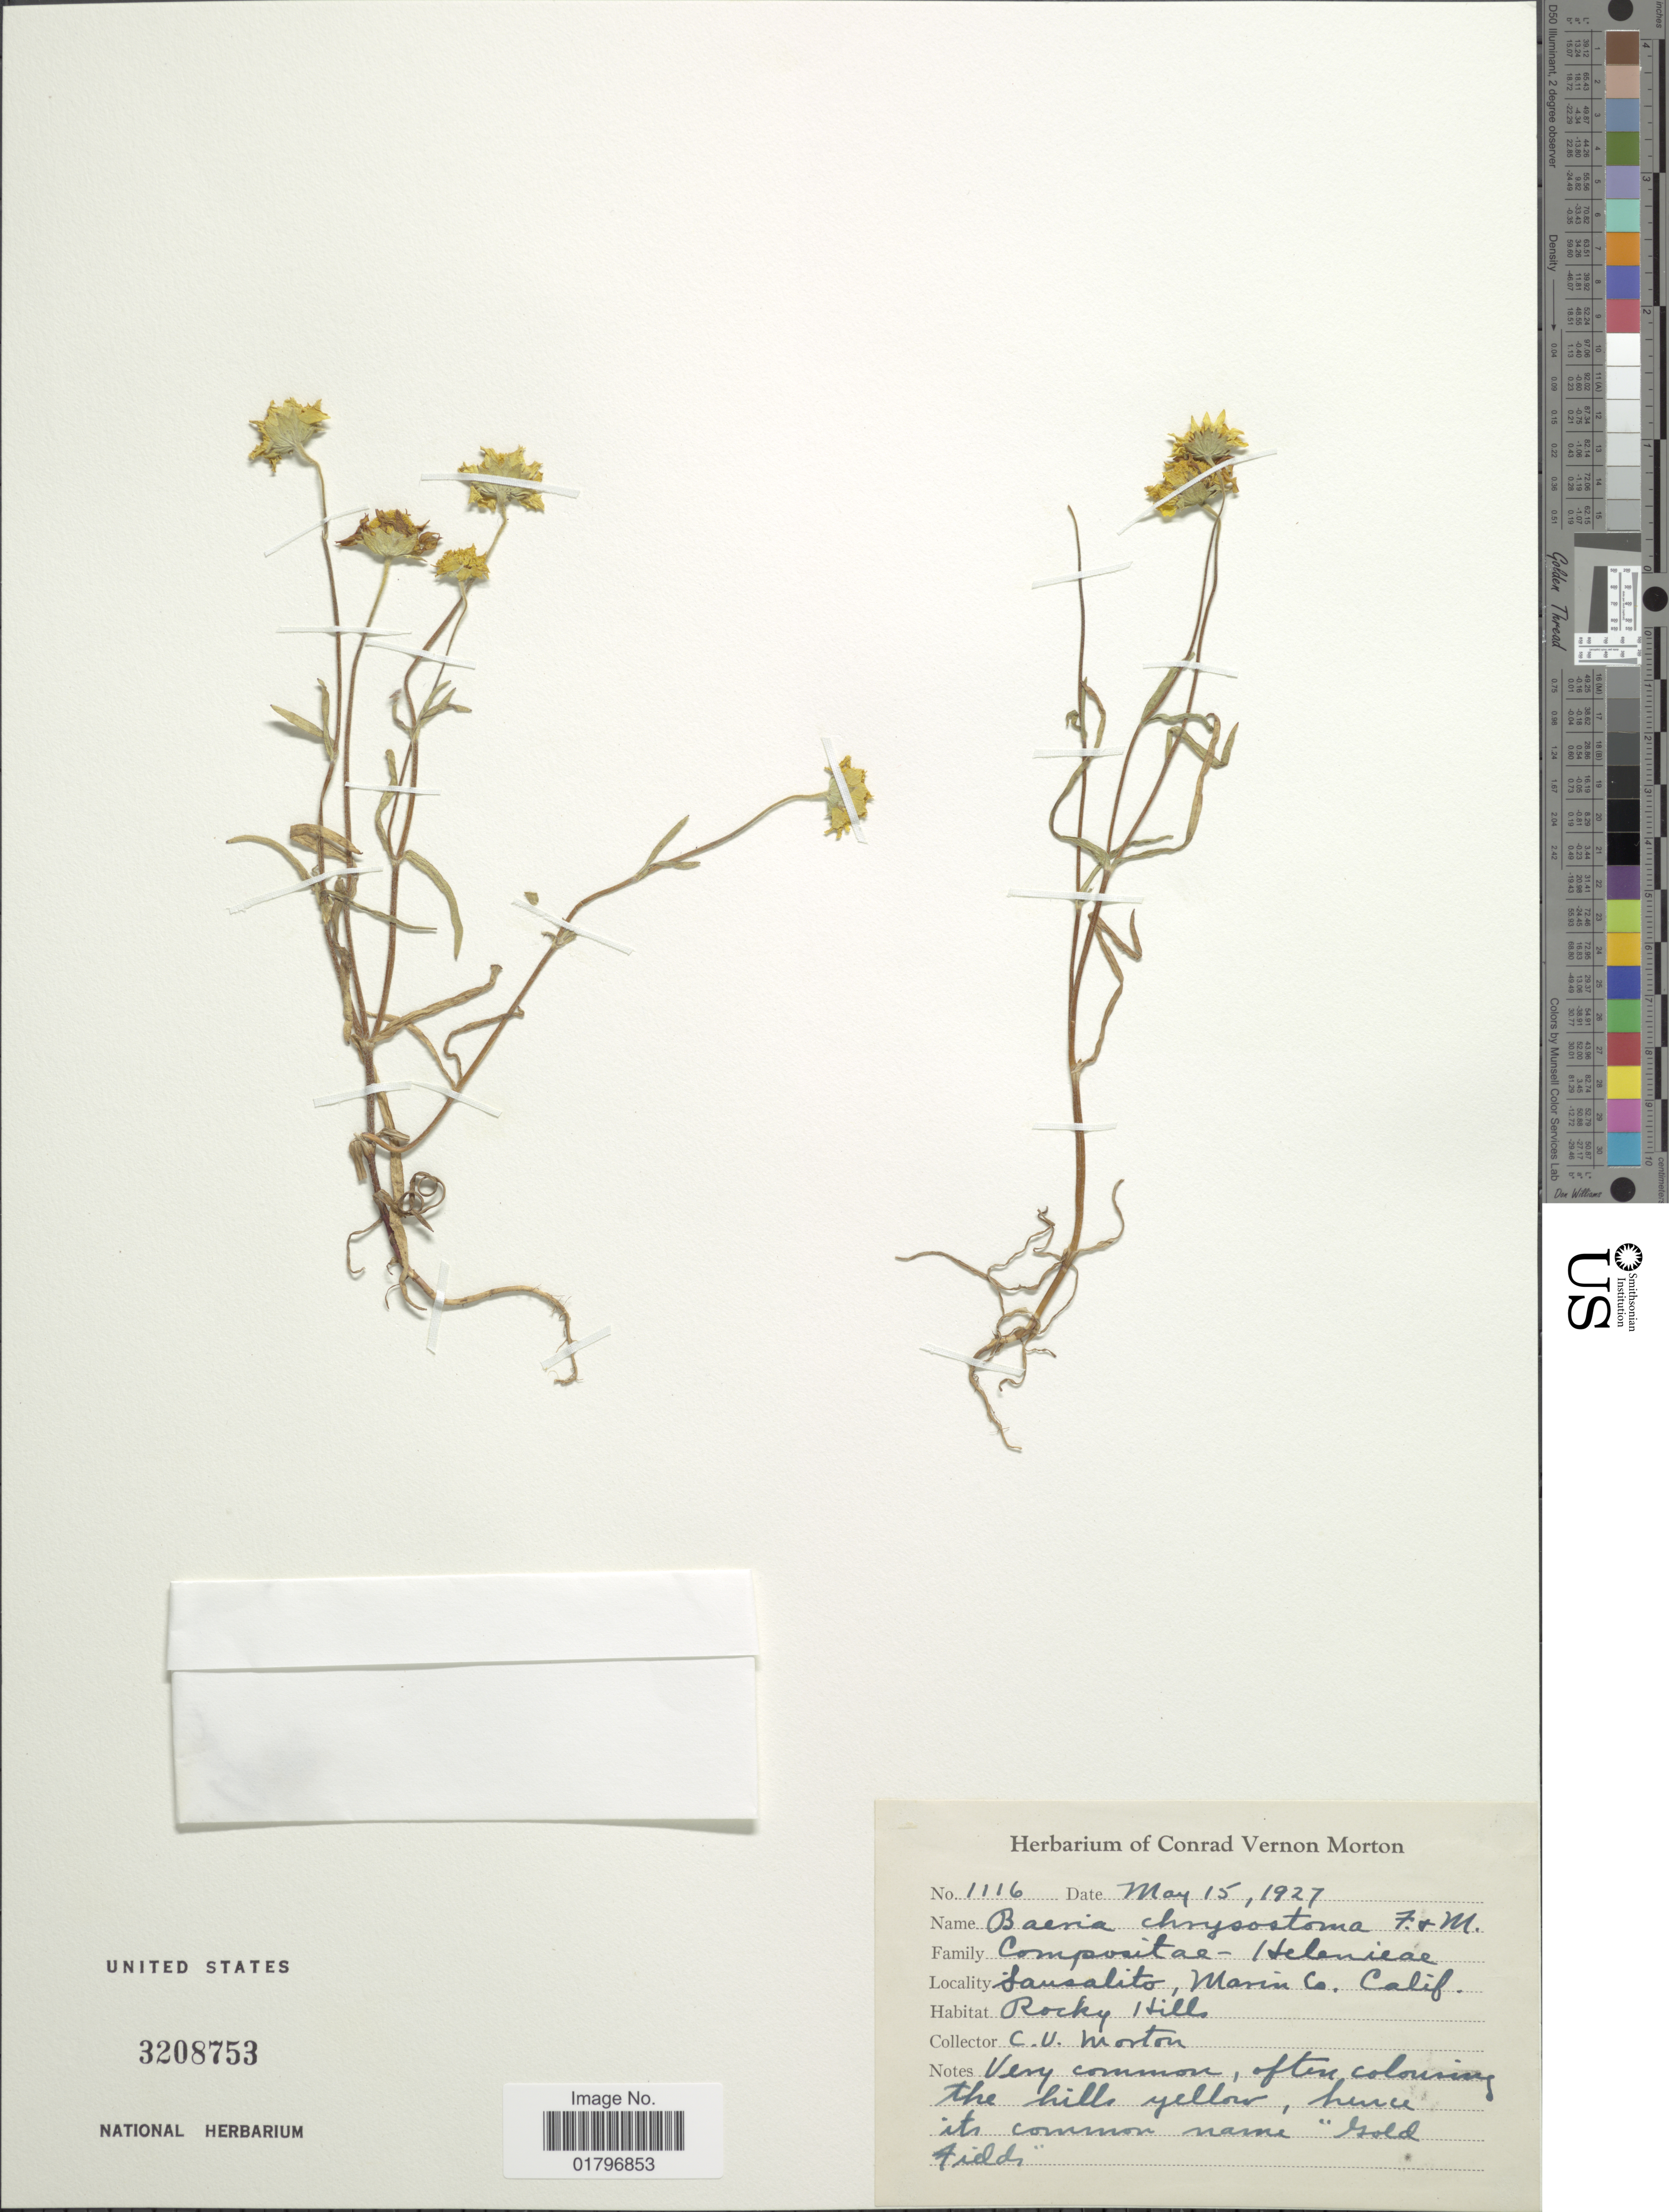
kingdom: Plantae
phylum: Tracheophyta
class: Magnoliopsida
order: Asterales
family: Asteraceae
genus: Lasthenia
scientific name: Lasthenia chrysostoma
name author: (Fisch. & C.A. Mey.) Greene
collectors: C. V. Morton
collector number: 1116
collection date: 1927-05-15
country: United States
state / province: California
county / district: Marin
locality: Sansalito, Marin Co. Calif.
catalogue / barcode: US 3208753